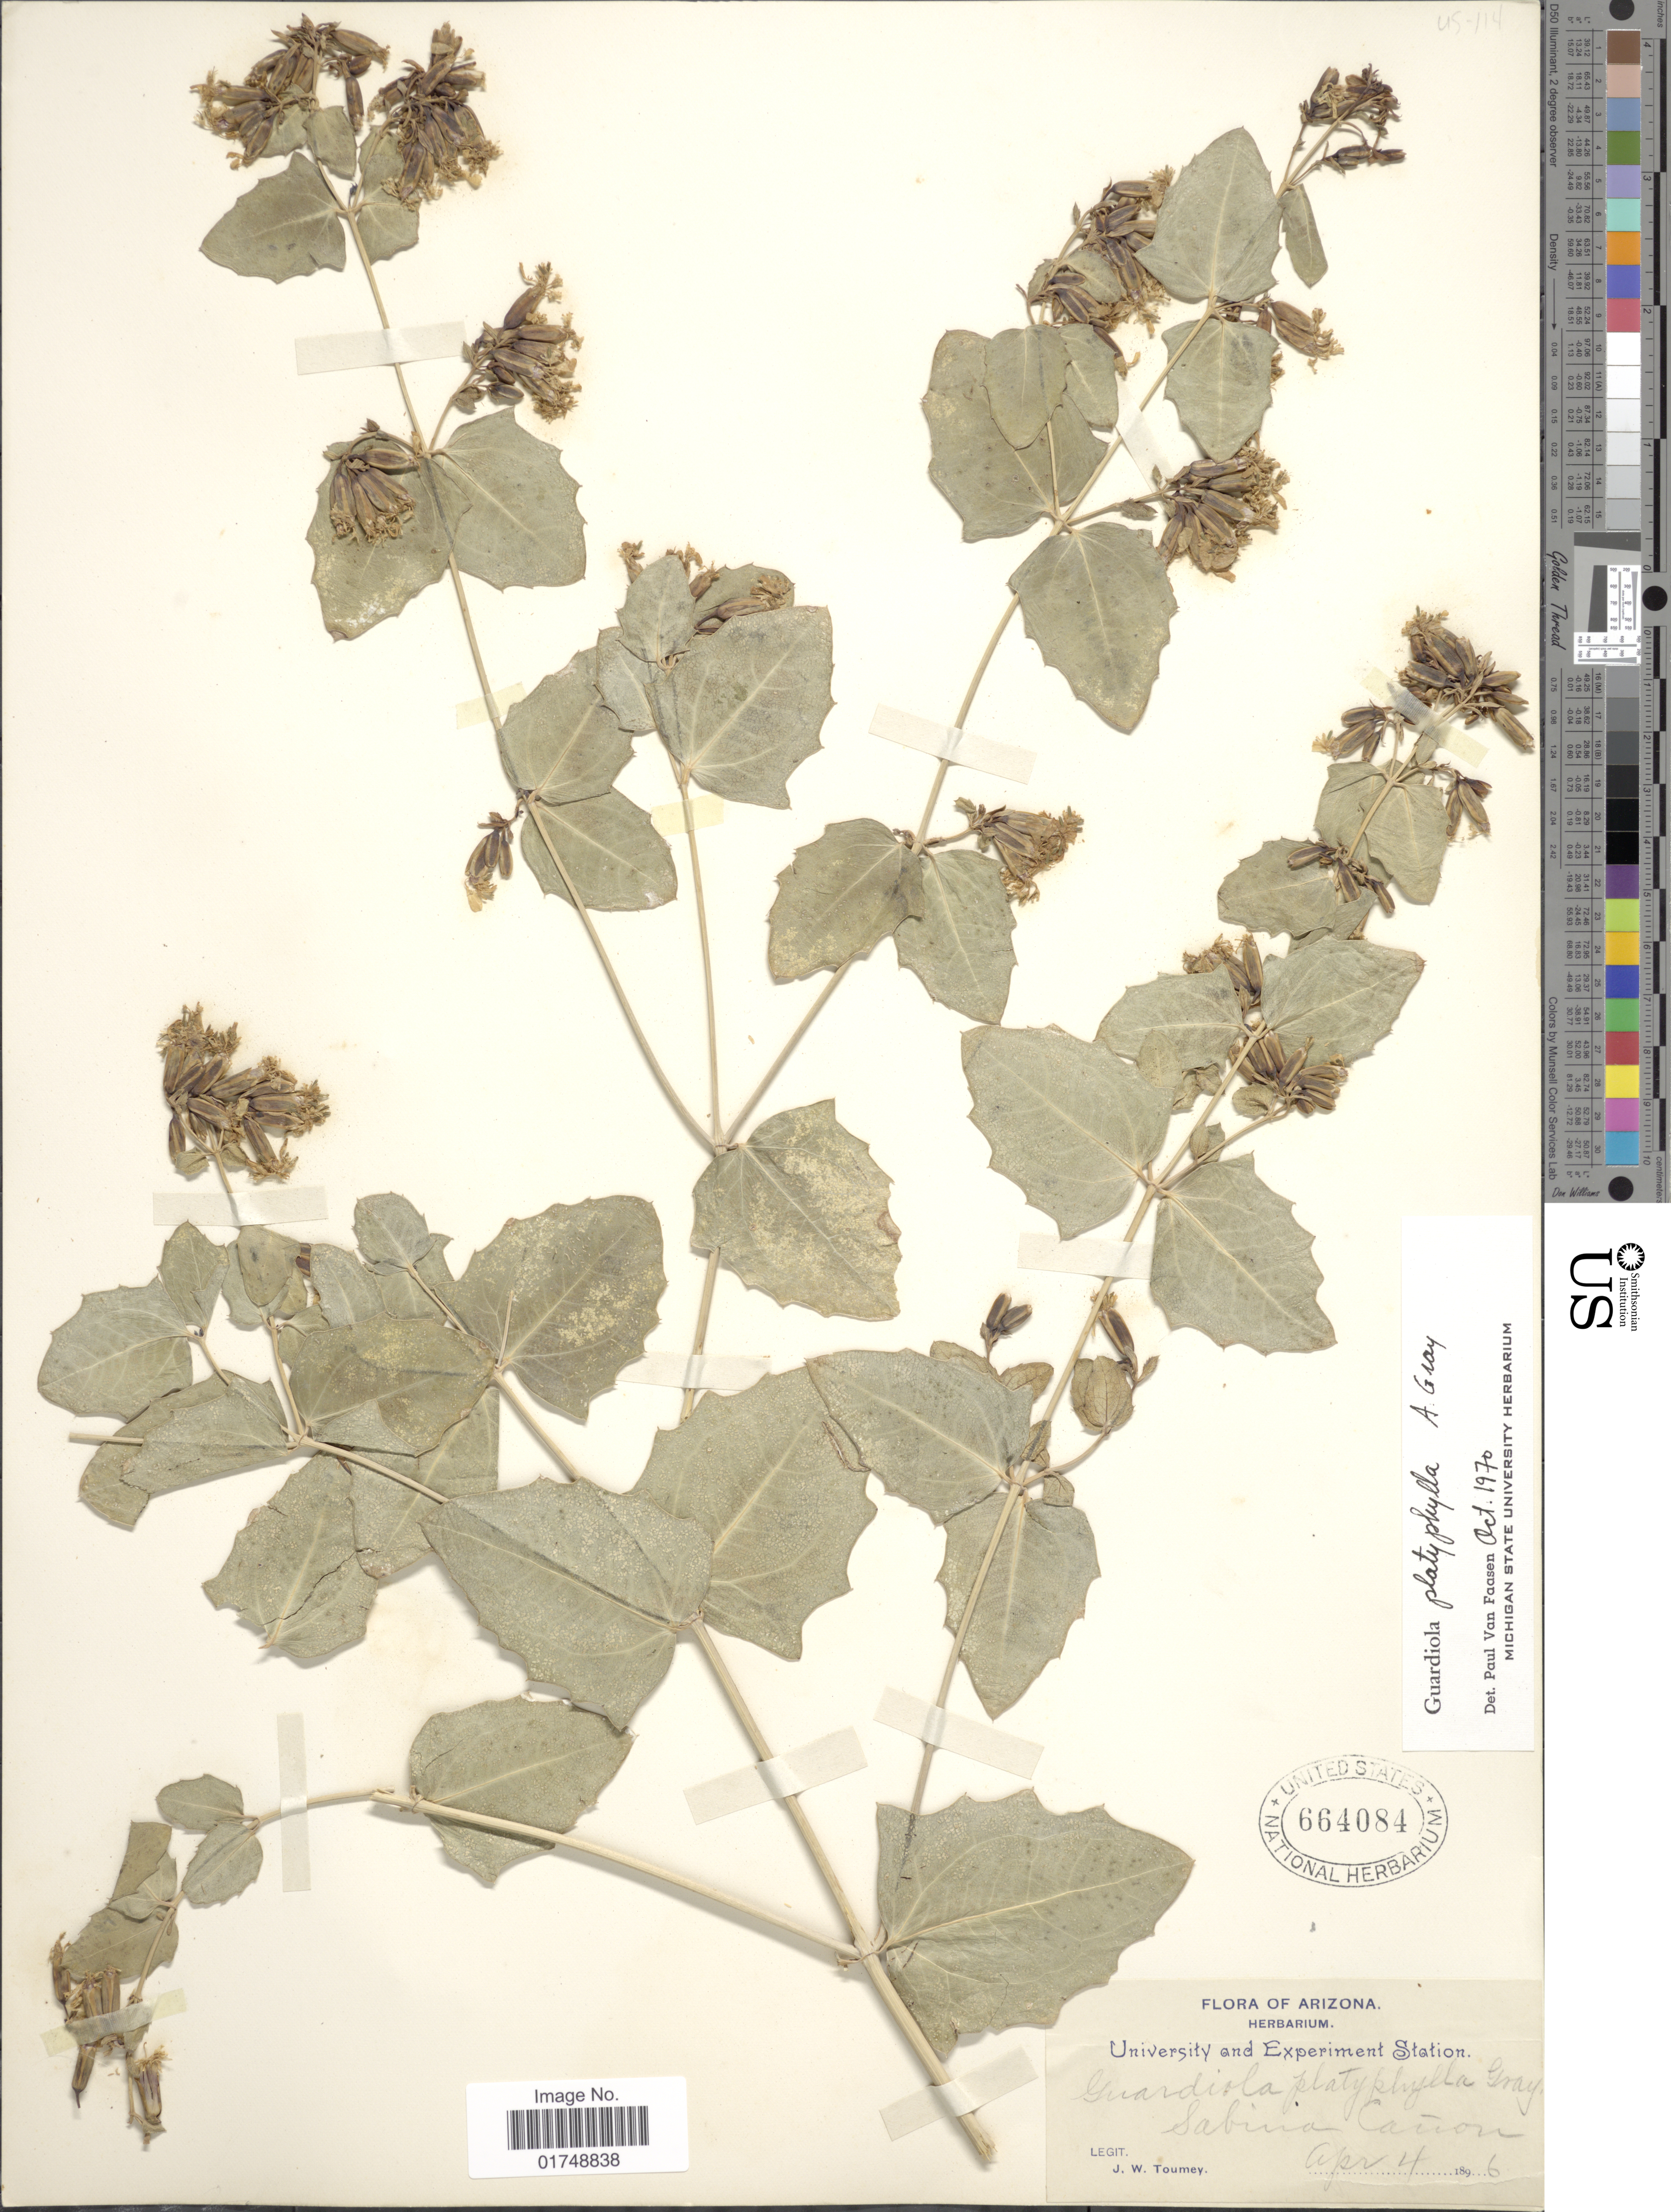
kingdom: Plantae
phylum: Tracheophyta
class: Magnoliopsida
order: Asterales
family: Asteraceae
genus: Guardiola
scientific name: Guardiola platyphylla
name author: A. Gray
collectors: J. W. Toumey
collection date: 1896-04-04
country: United States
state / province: Arizona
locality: Sabina Canon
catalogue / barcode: US 664084